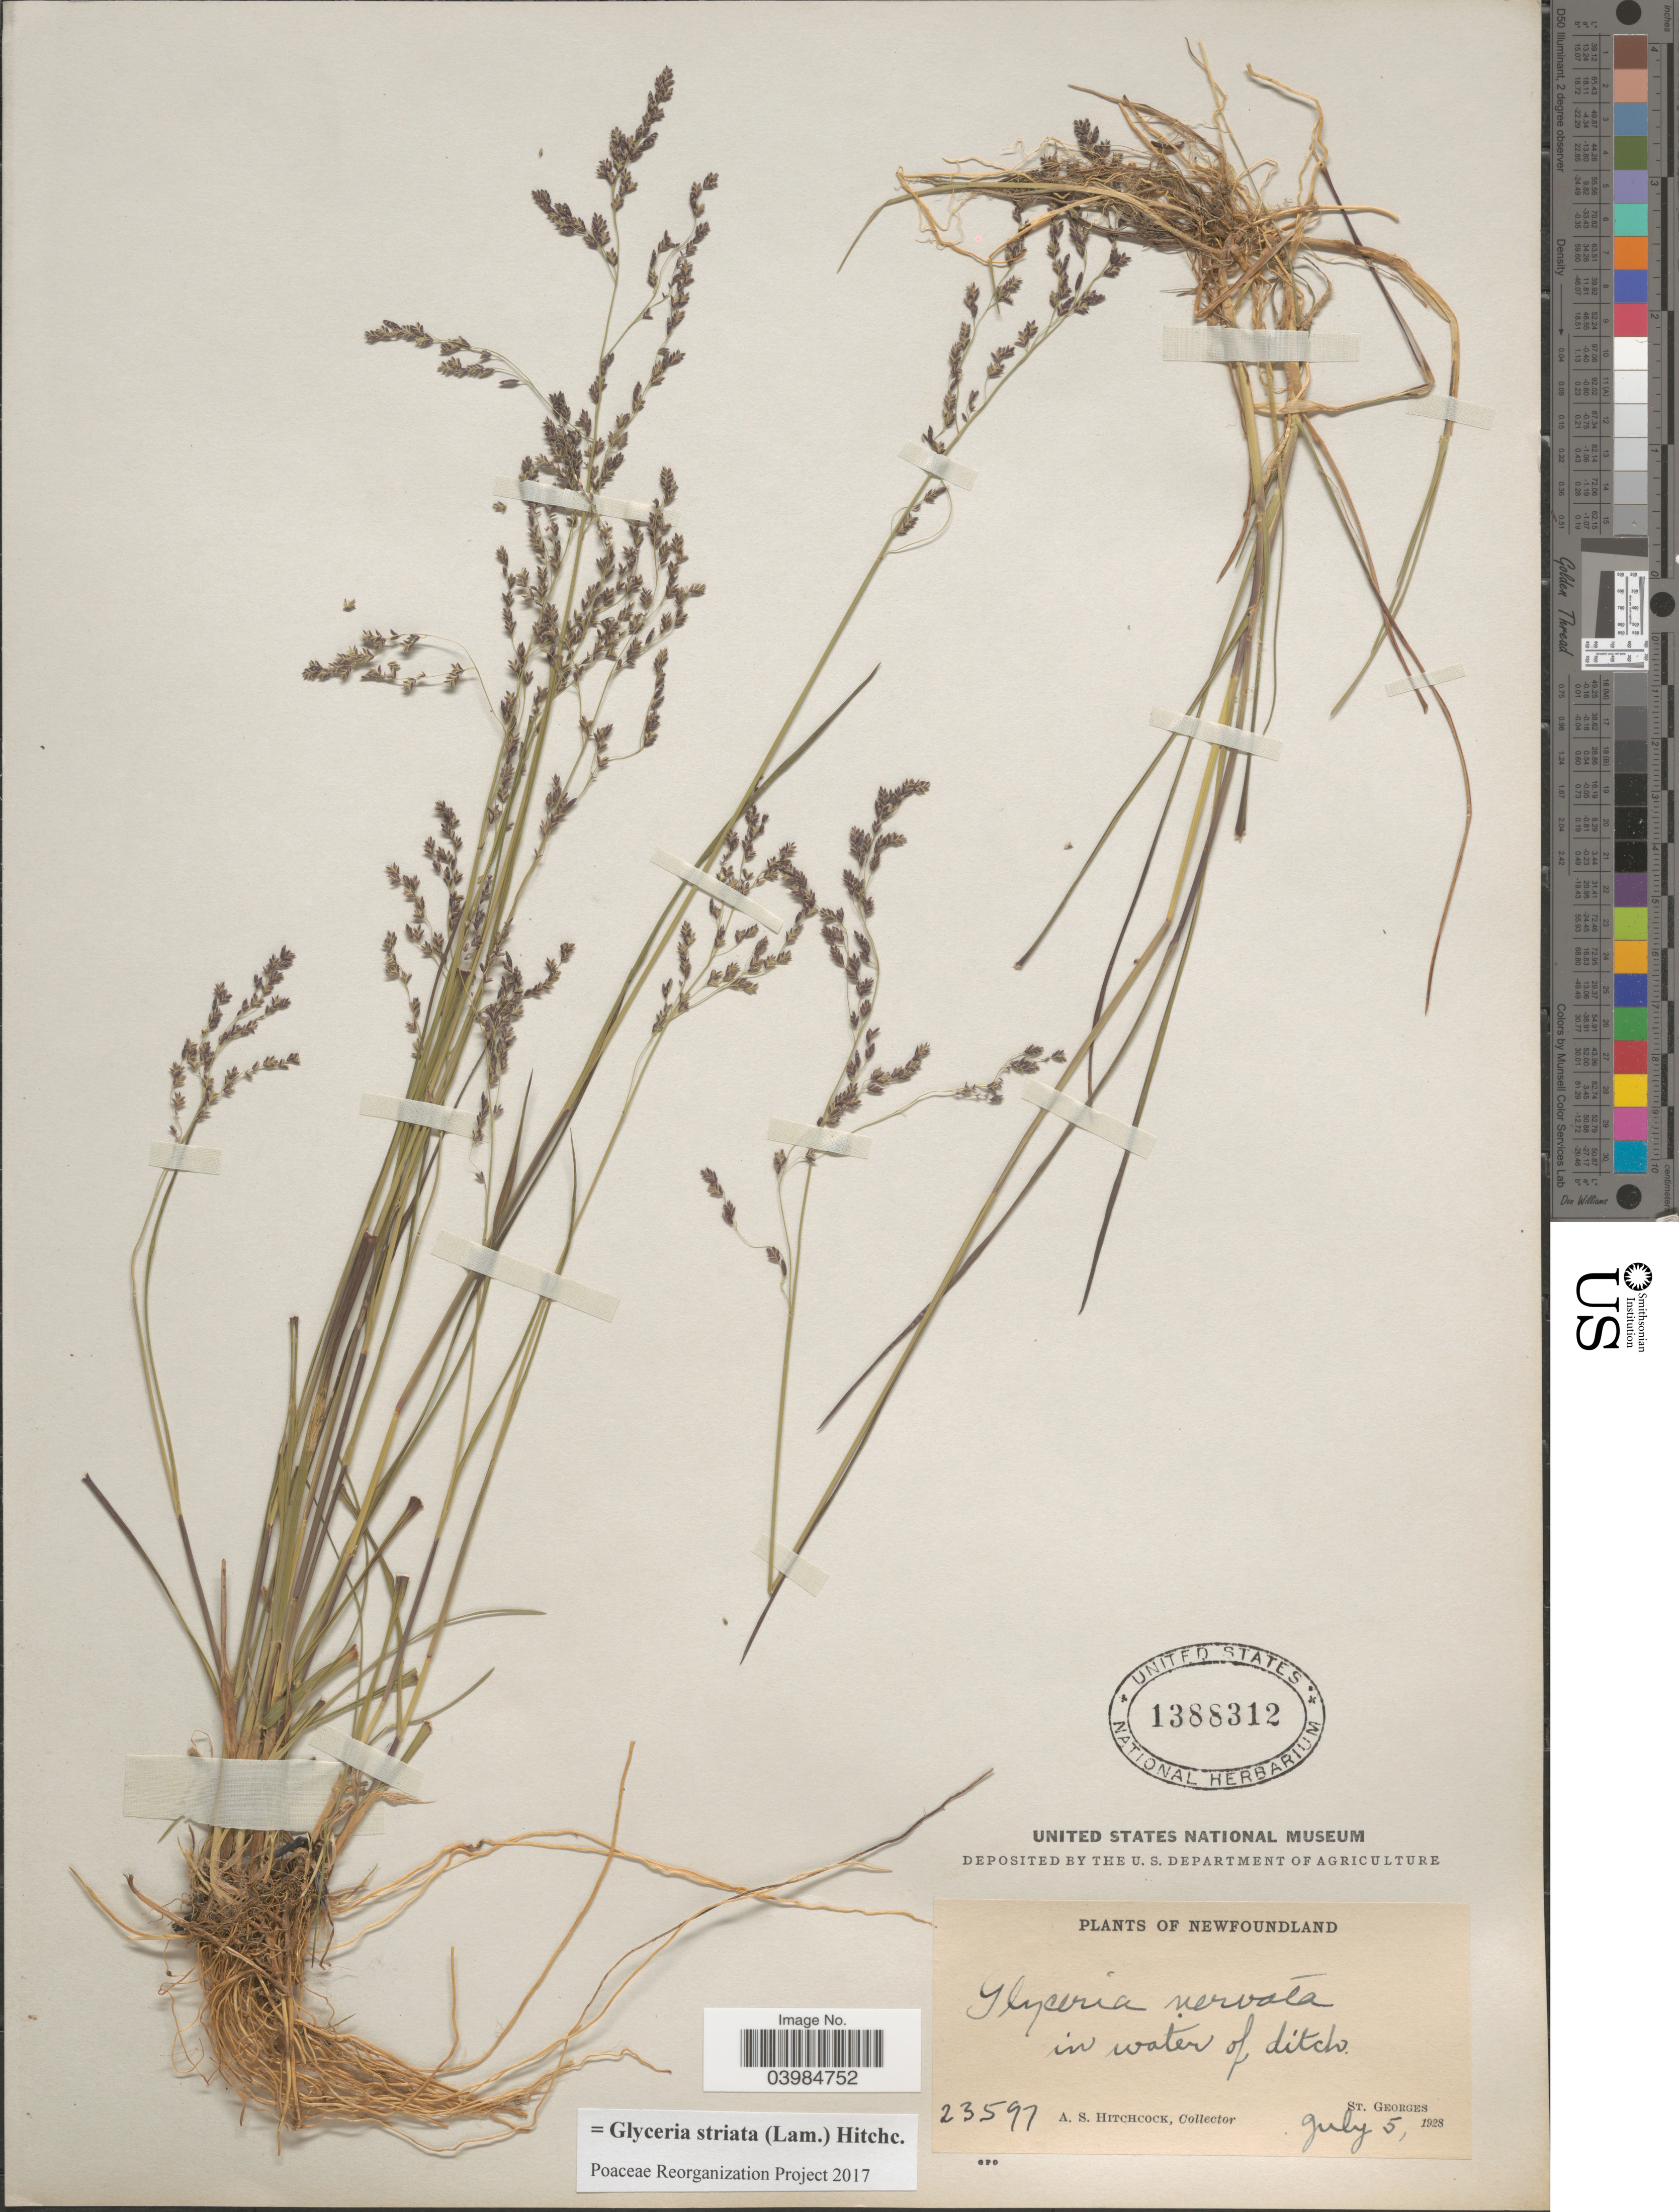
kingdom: Plantae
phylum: Tracheophyta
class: Liliopsida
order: Poales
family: Poaceae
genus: Glyceria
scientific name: Glyceria striata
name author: (Lam.) Hitchc.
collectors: A. S. Hitchcock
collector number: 23597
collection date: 1928-07-05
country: Canada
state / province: Newfoundland and Labrador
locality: St. Georges.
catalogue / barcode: US 1388312